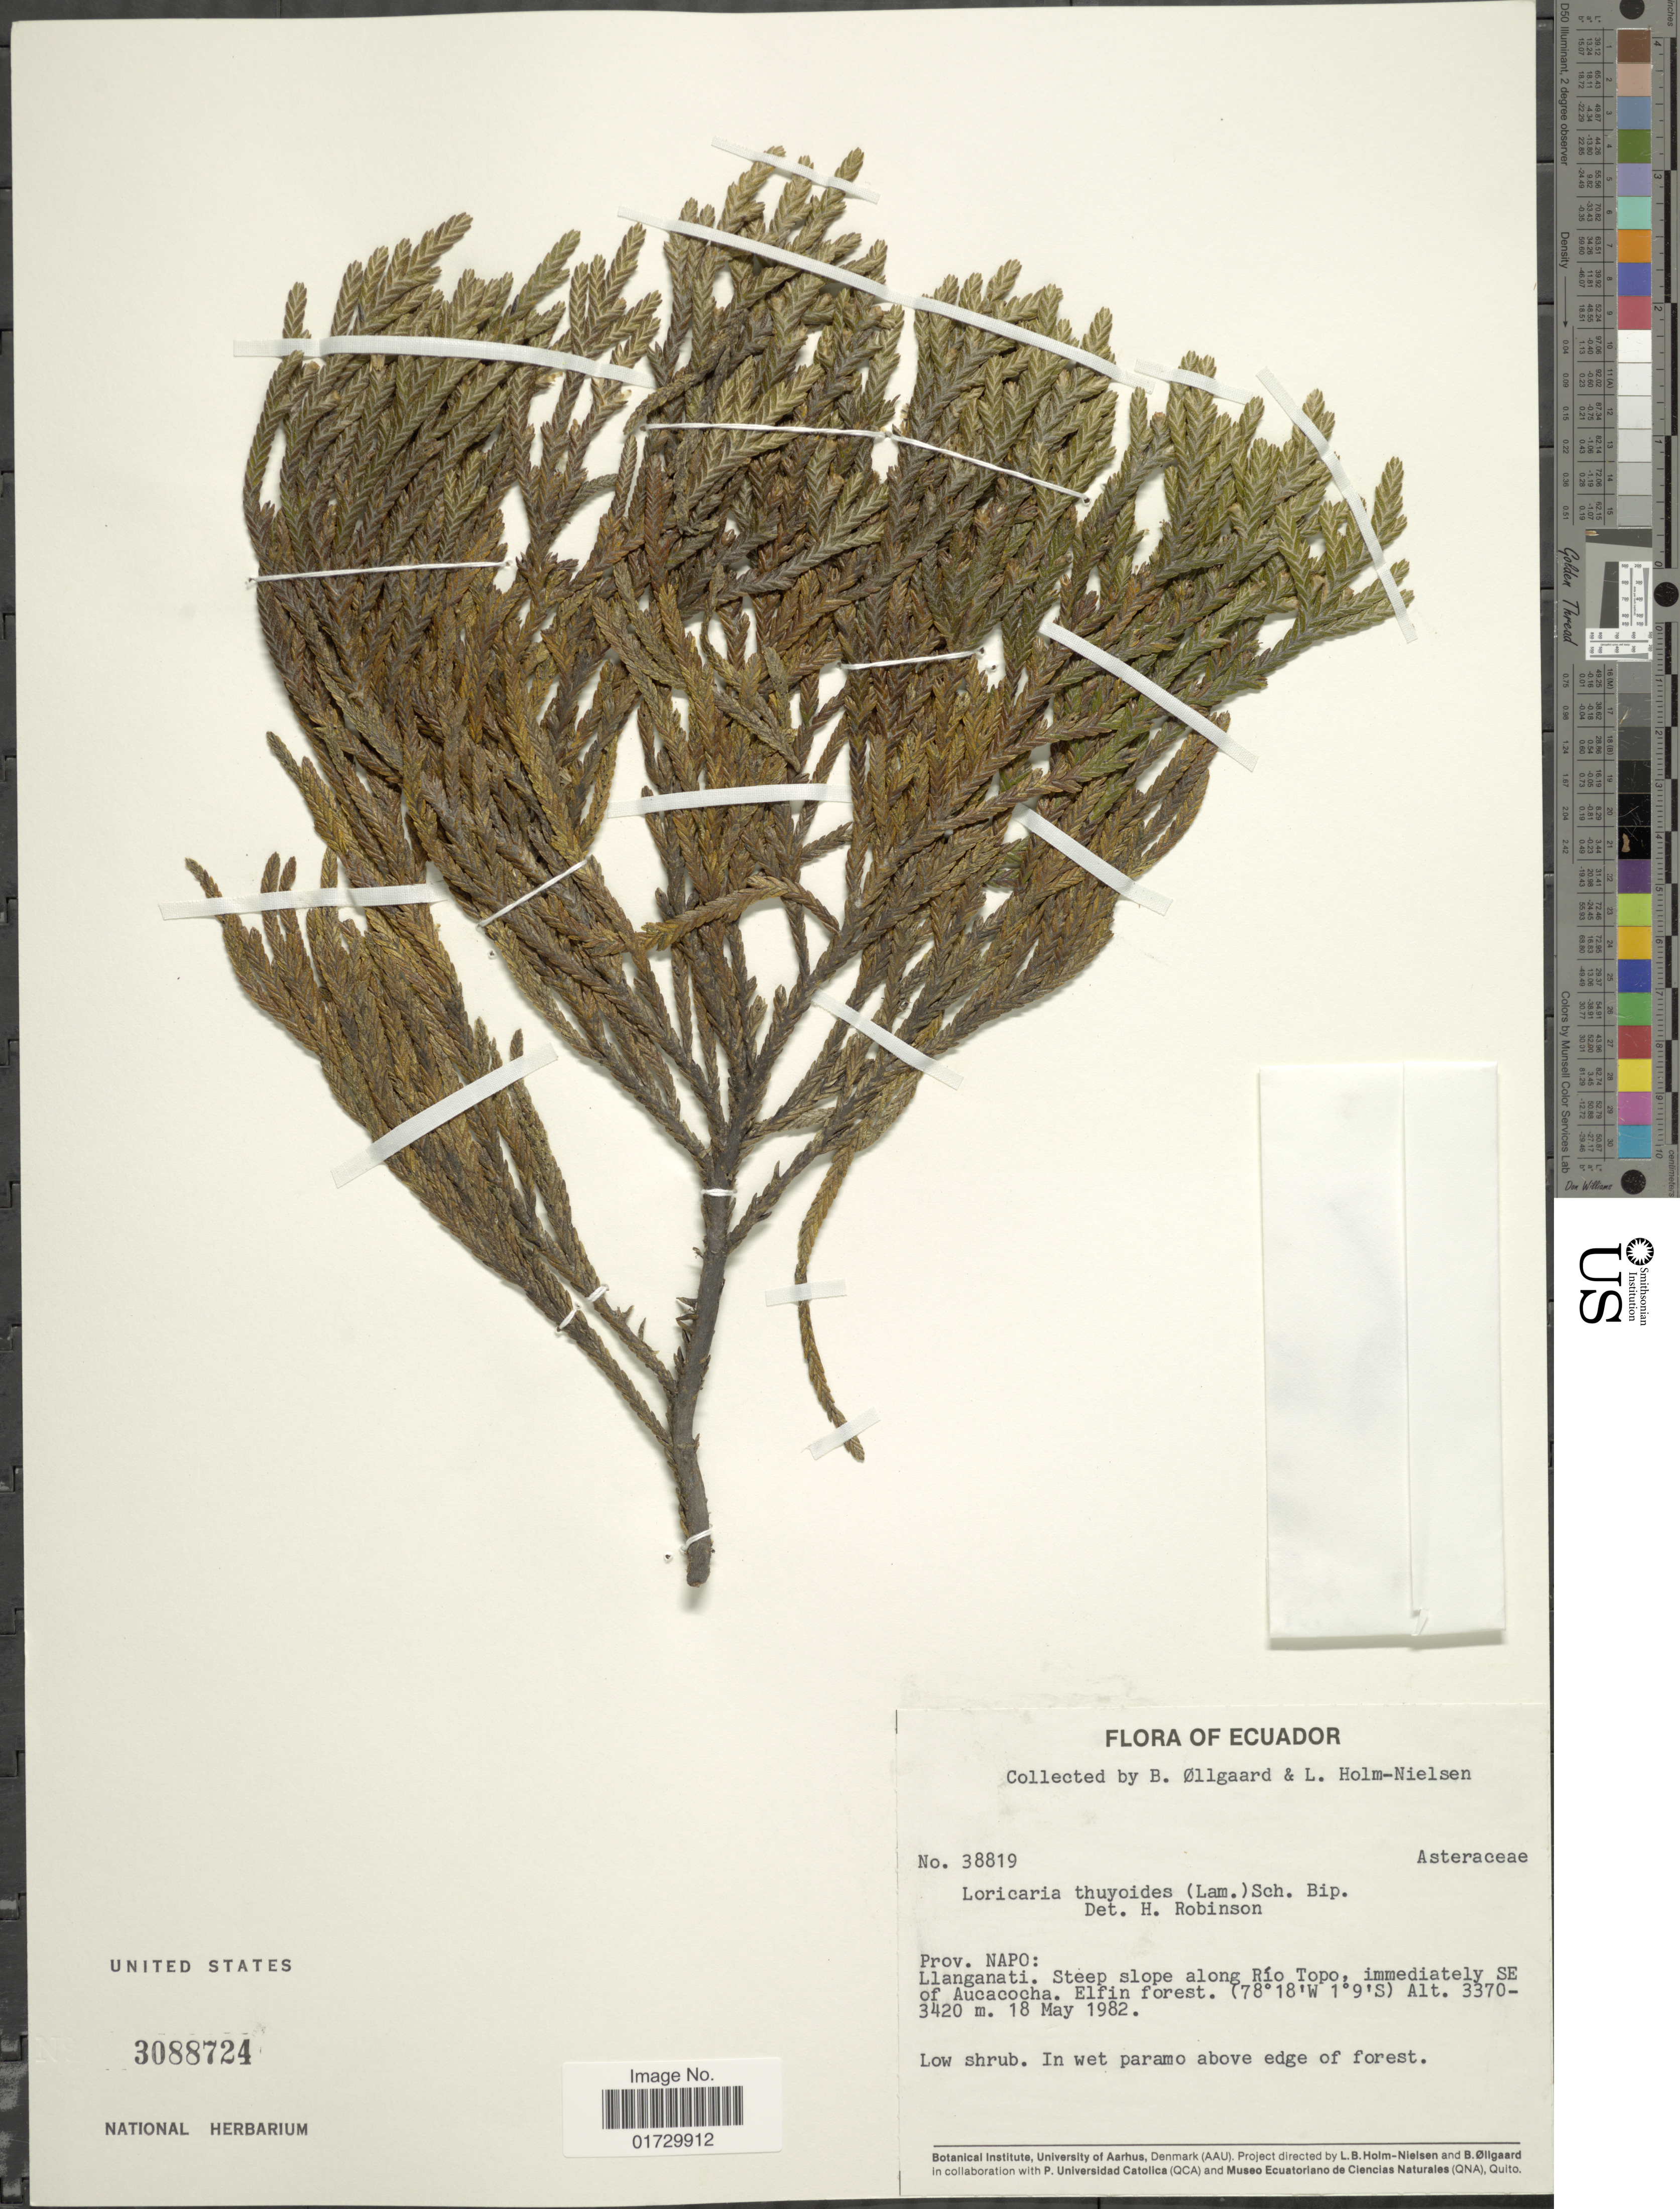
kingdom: Plantae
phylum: Tracheophyta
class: Magnoliopsida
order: Asterales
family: Asteraceae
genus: Loricaria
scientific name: Loricaria thuyoides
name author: (Lam.) Sch. Bip.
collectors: B. Øllgaard & L. Holm-Nielsen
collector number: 38819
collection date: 1982-05-18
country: Ecuador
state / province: Napo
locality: Llanganati. Steep slope along Rio Topo, immediatley SE of Aucacocha. Elfin forest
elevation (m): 3370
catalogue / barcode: US 3088724